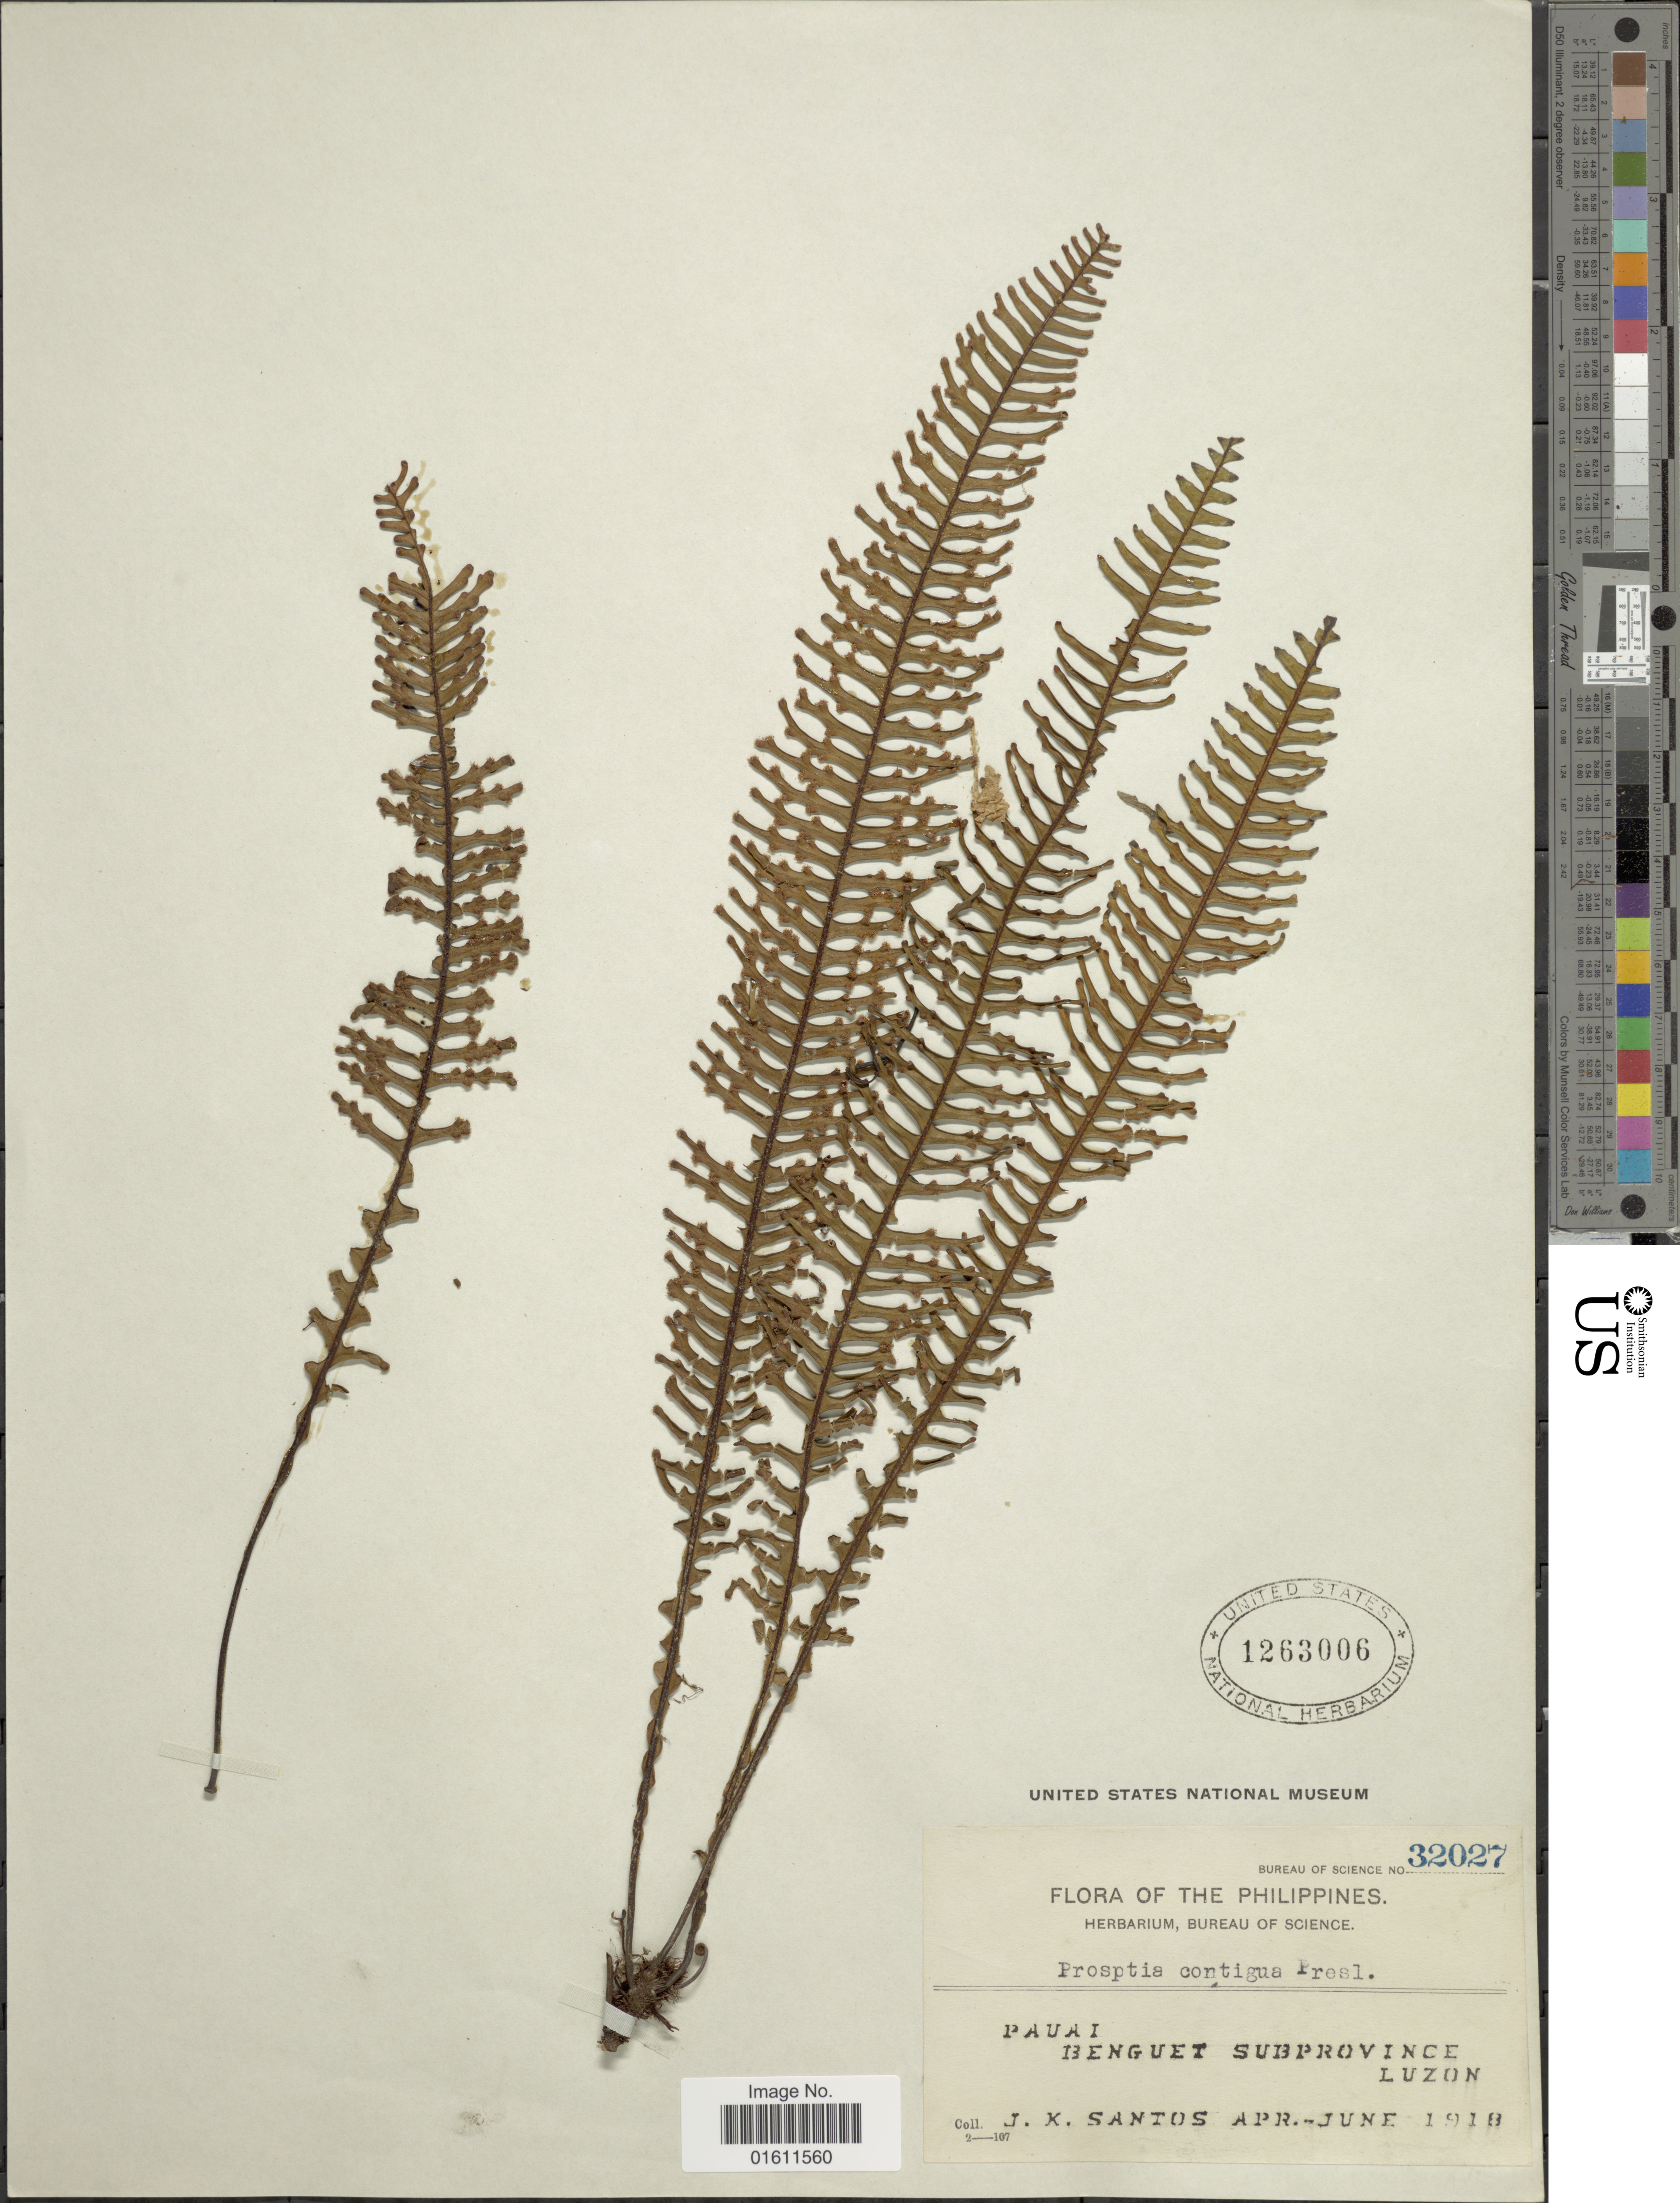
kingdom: Plantae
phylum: Tracheophyta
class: Polypodiopsida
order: Polypodiales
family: Polypodiaceae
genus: Prosaptia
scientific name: Prosaptia contigua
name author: (G. Forst.) Presl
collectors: J. K. Santos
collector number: Bureau of Science 32027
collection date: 1918-04/1918-06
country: Philippines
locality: Benguet Subprovince, Luzon.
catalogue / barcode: US 1263006